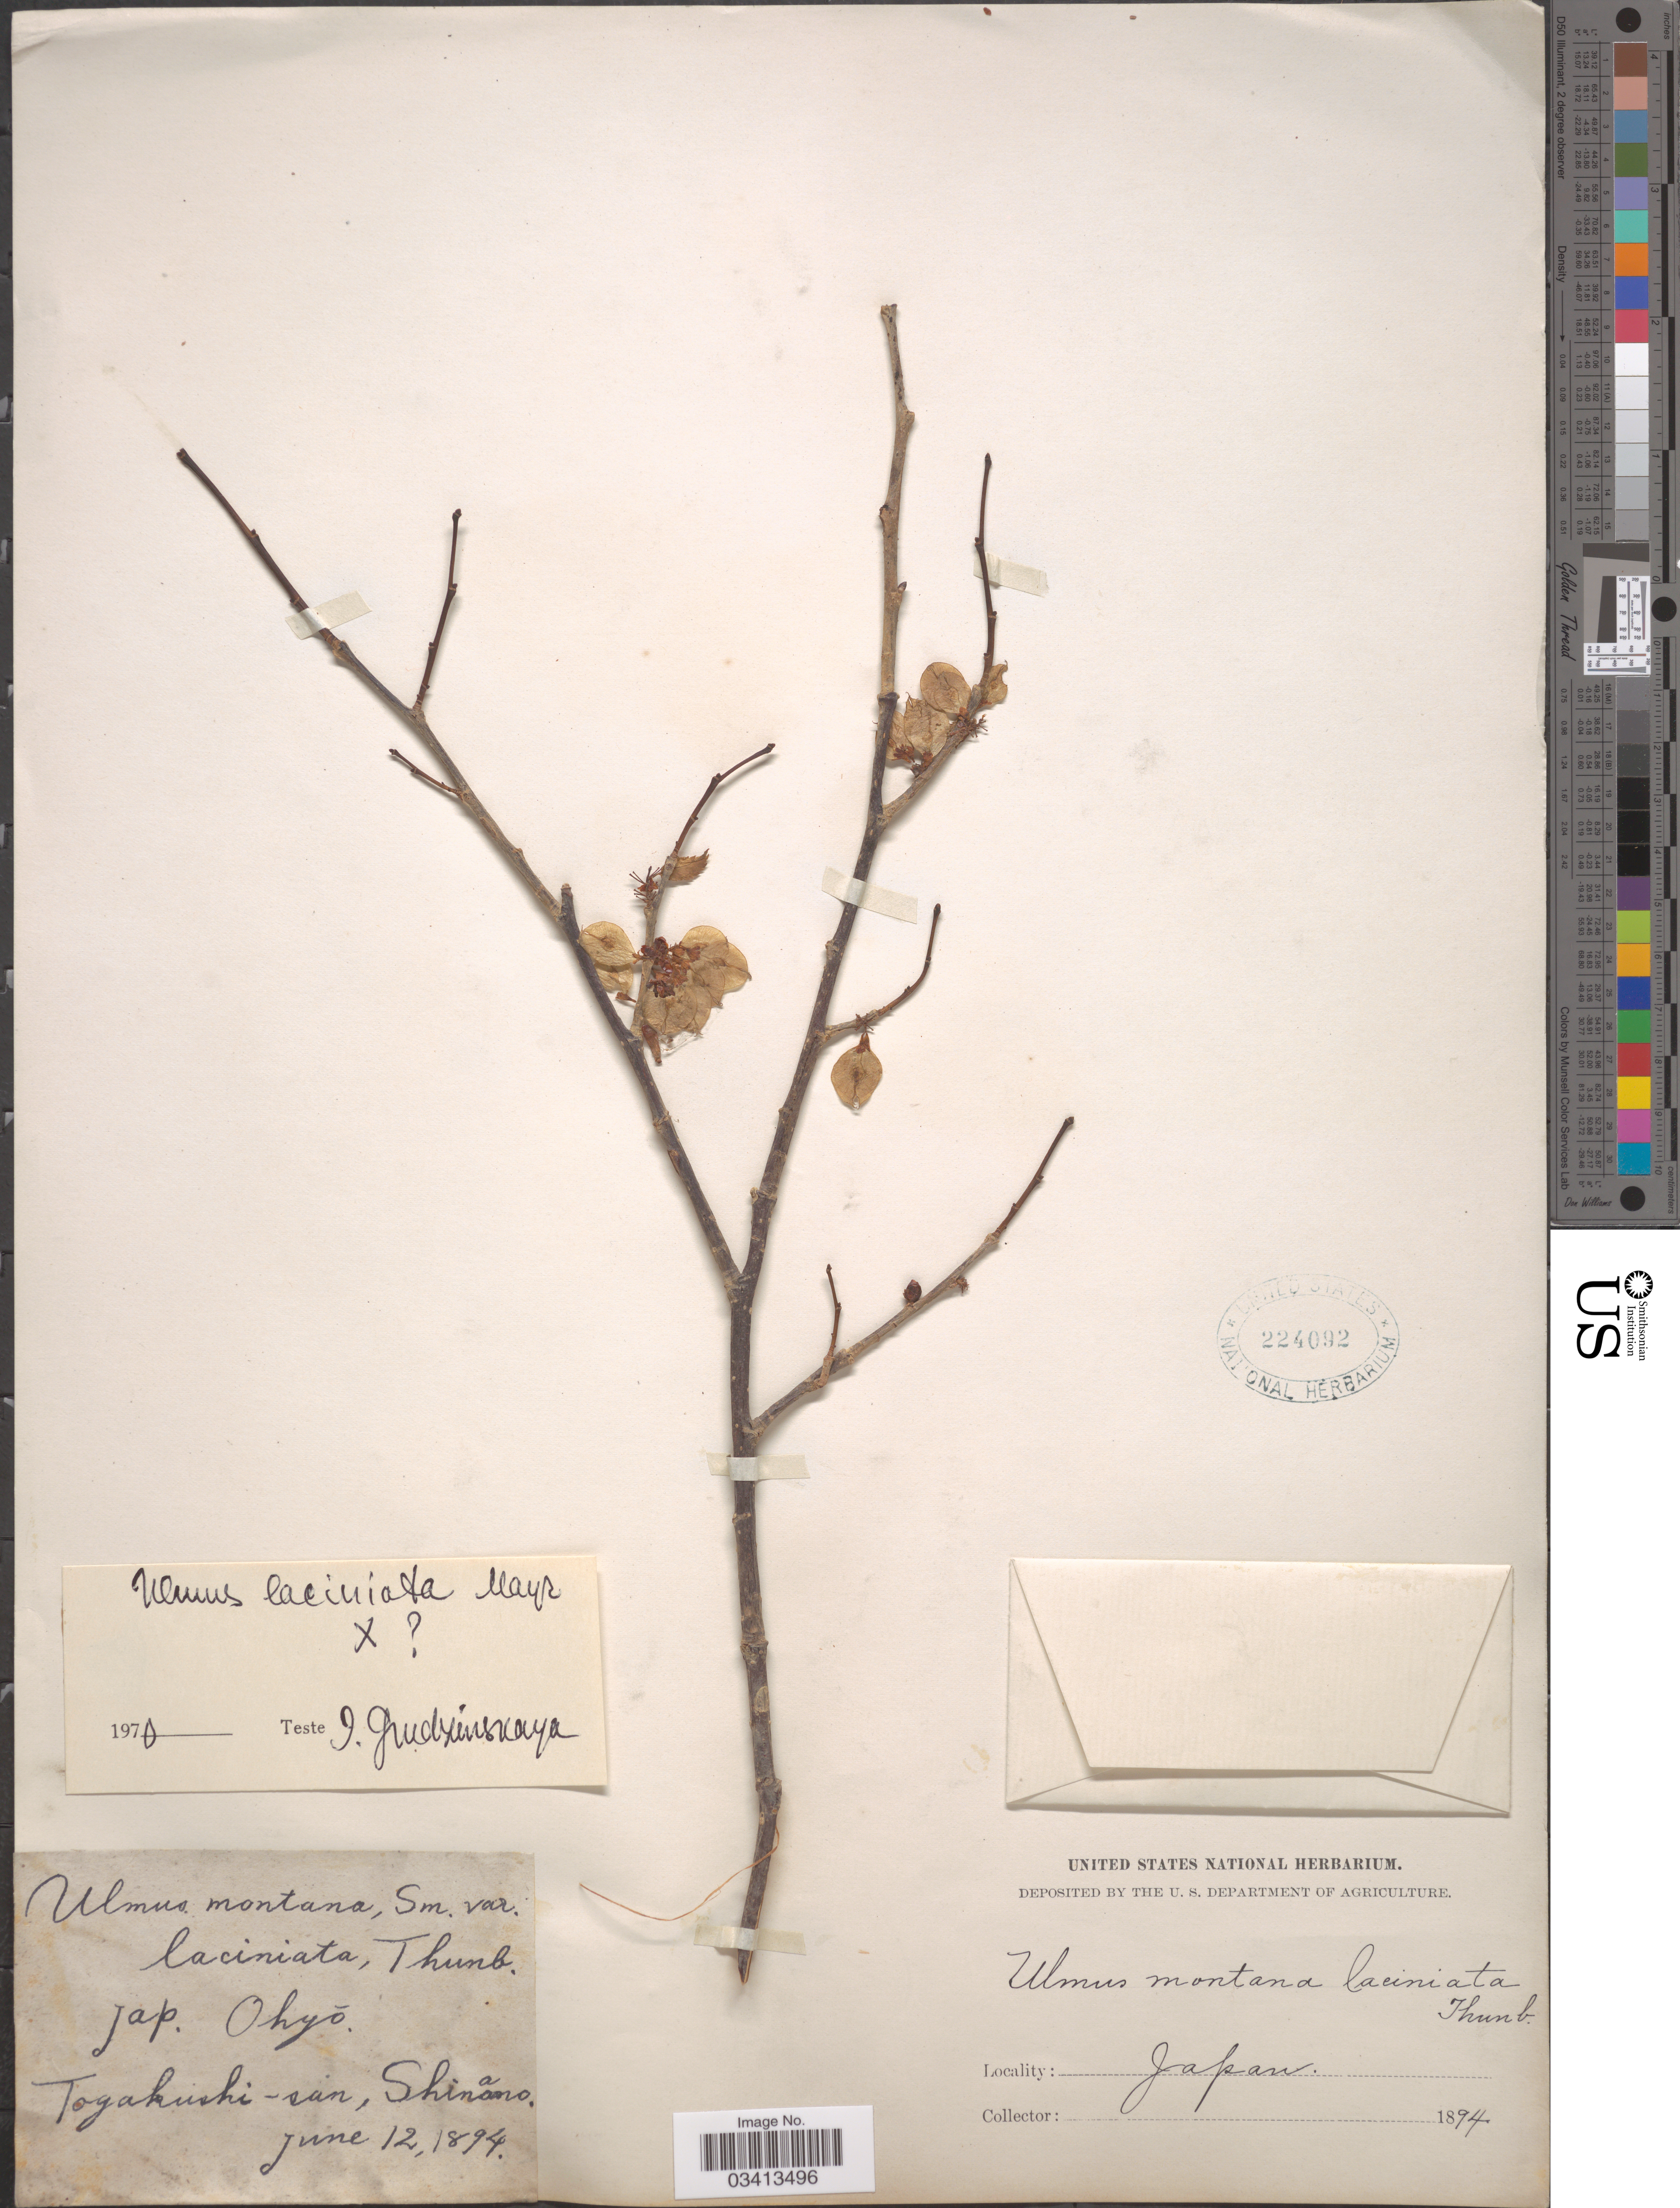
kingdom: Plantae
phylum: Tracheophyta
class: Magnoliopsida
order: Rosales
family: Ulmaceae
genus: Ulmus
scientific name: Ulmus laciniata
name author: (Herder) Mayr ex Schwapp.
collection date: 1894-06-12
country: Japan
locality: Togakushi-san, Shinano.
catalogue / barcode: US 224092